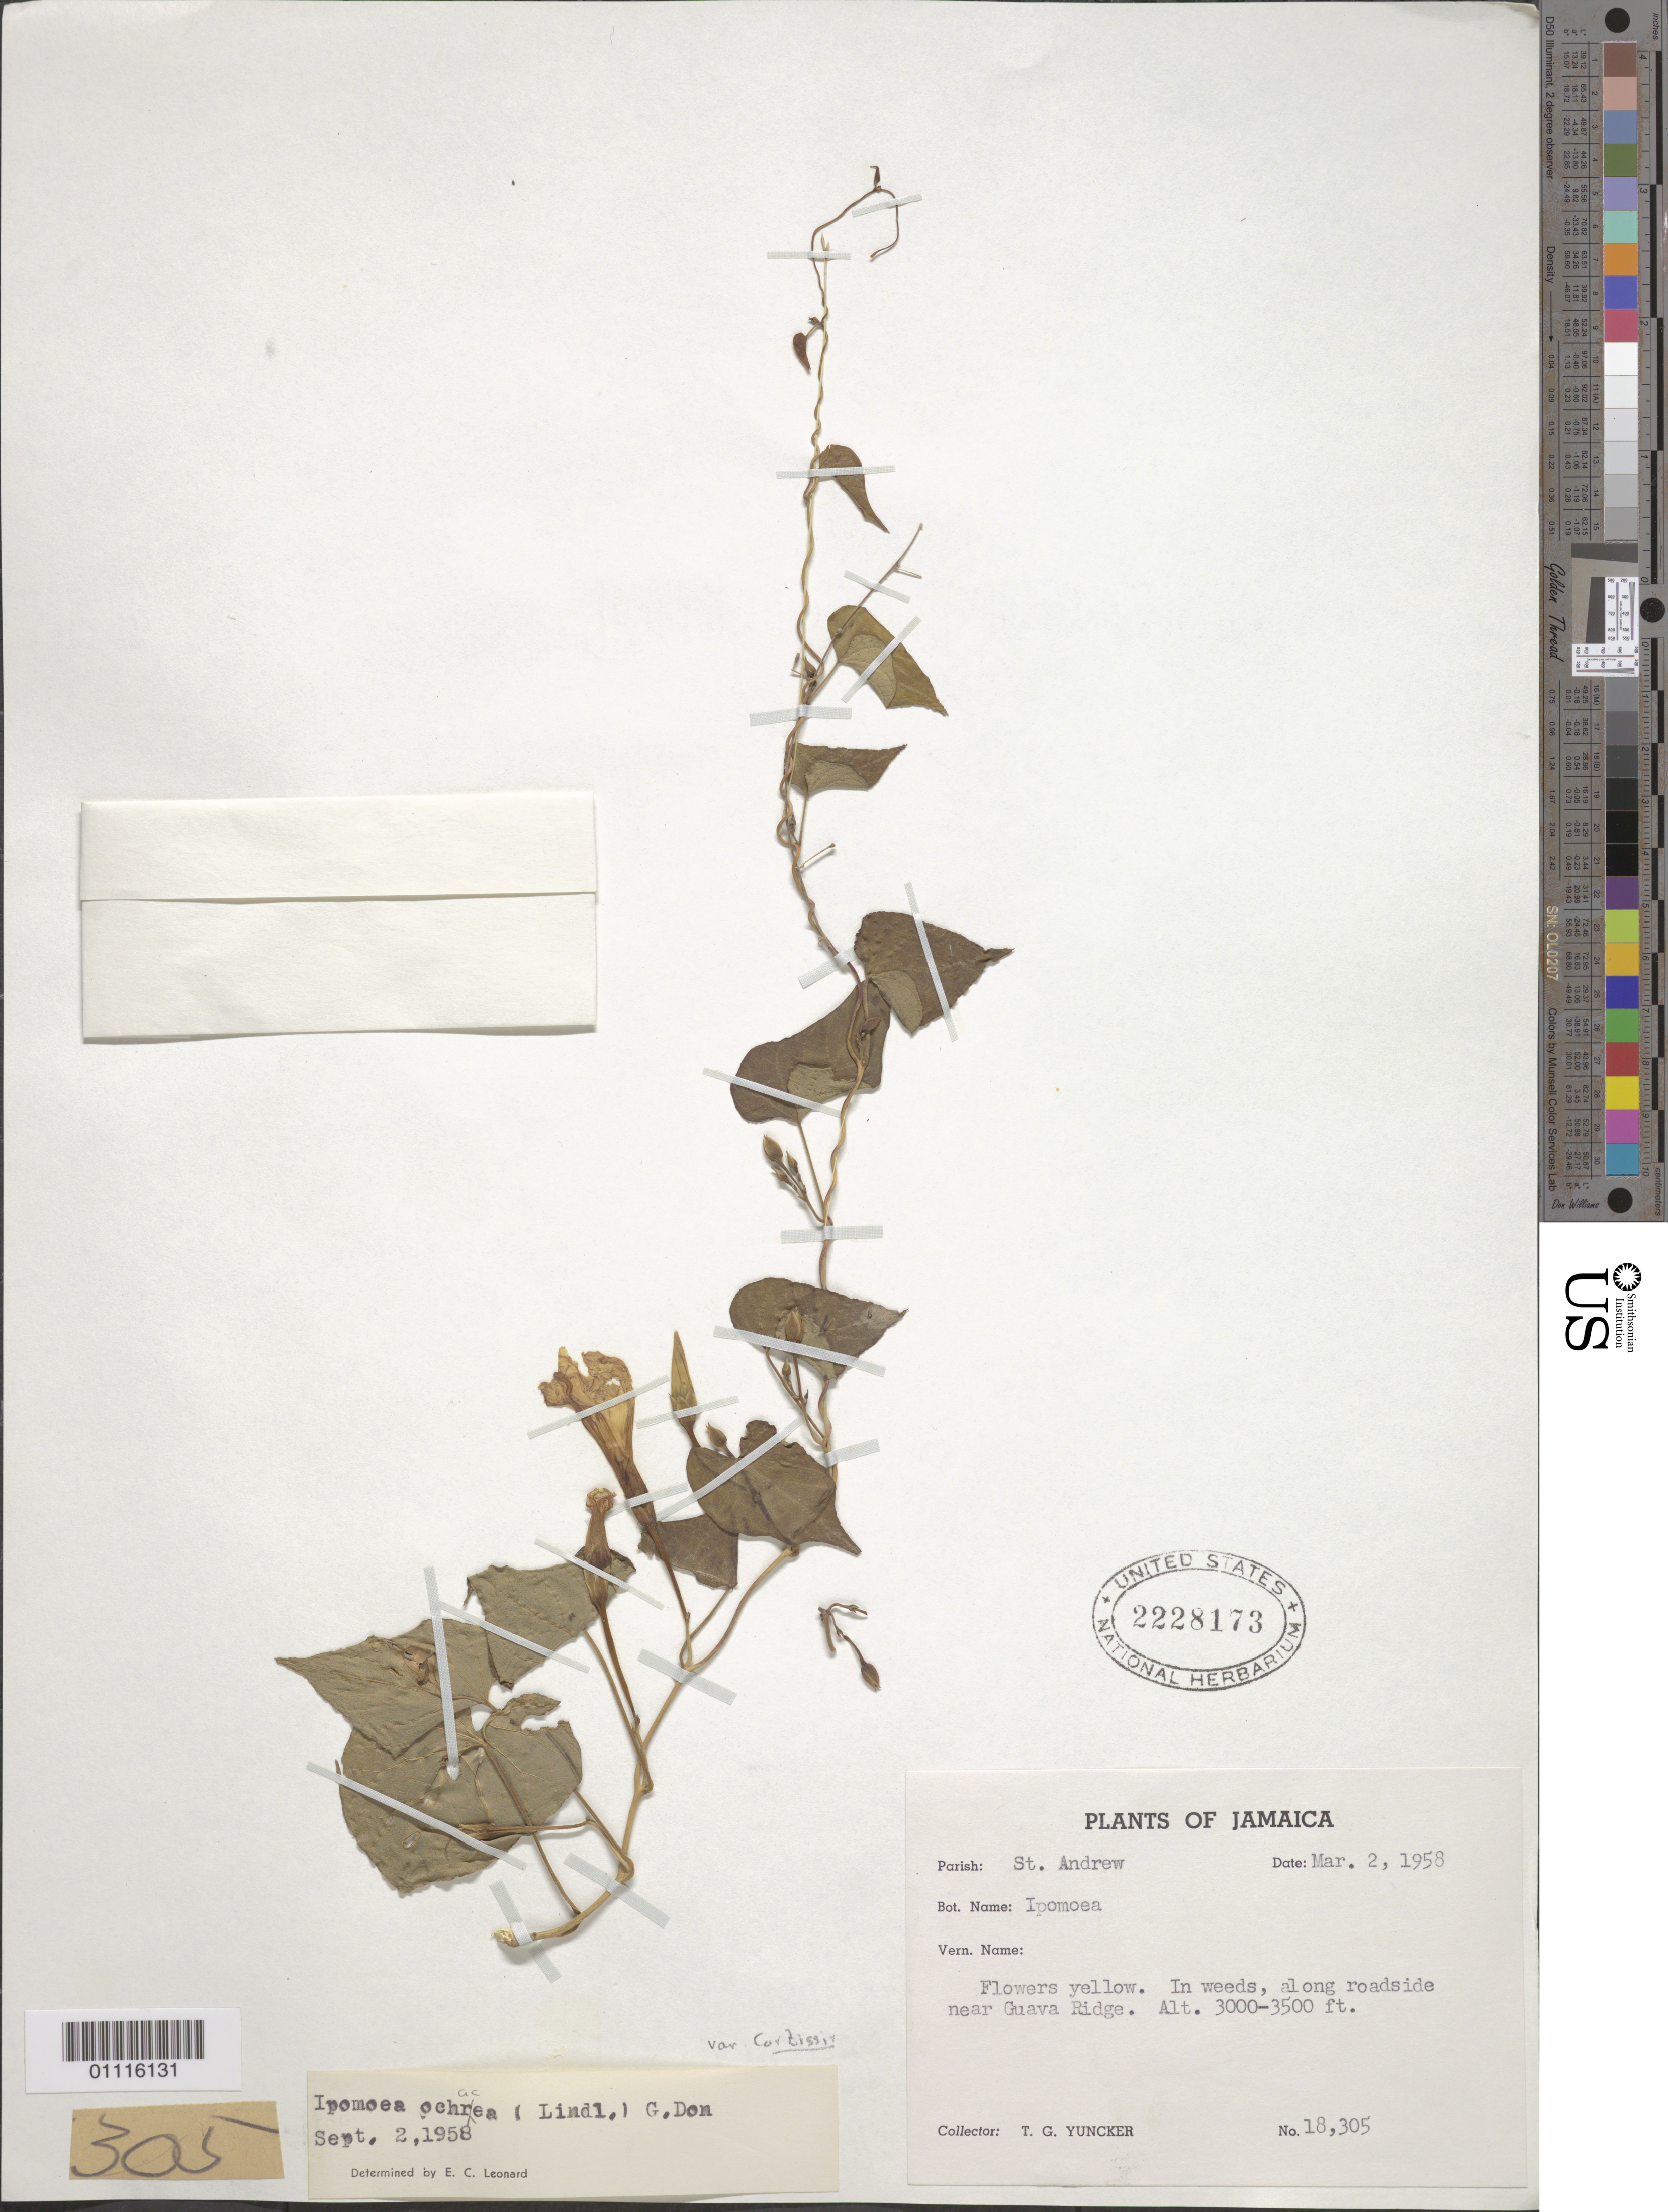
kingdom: Plantae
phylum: Tracheophyta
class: Magnoliopsida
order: Solanales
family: Convolvulaceae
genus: Ipomoea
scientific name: Ipomoea ochracea var. curtissii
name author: (House) Stearn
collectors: T. G. Yuncker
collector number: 18305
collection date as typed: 02 Mar 1958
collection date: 1958-03-02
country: Jamaica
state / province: Saint Andrew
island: Jamaica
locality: In weeds, along roadside near Guava Ridge.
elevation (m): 914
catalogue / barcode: US 2228173